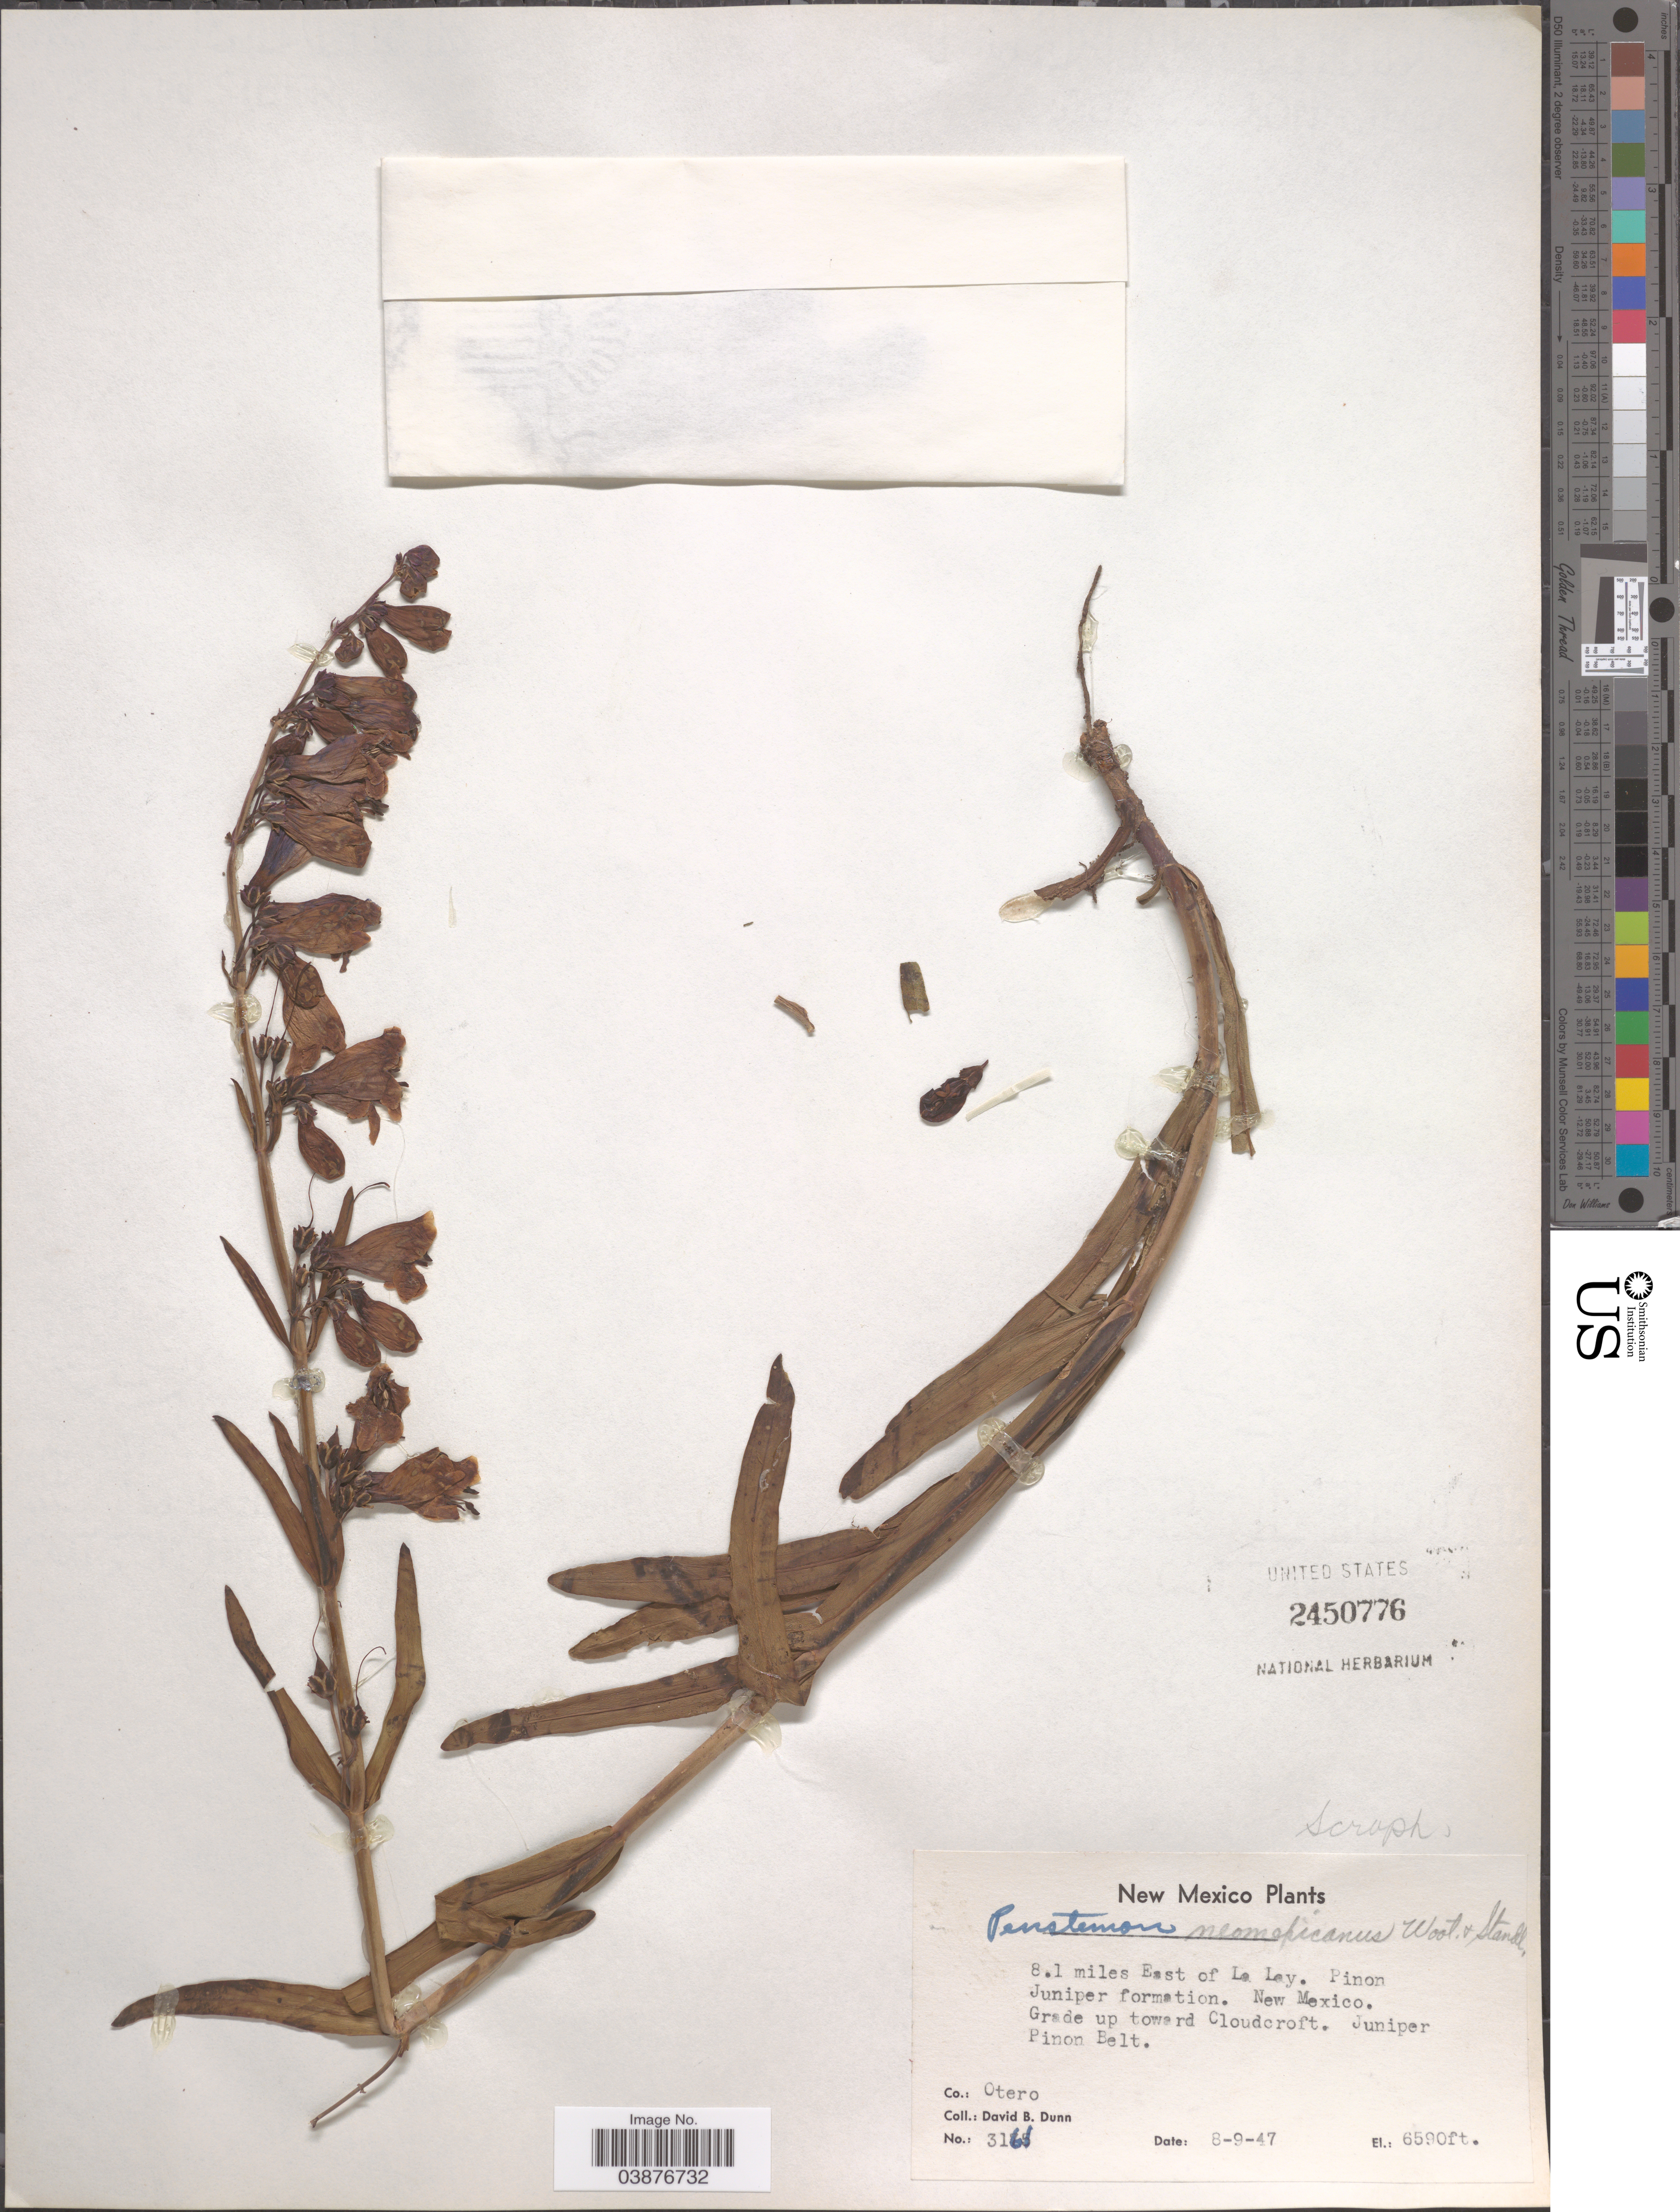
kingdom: Plantae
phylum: Tracheophyta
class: Magnoliopsida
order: Lamiales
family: Plantaginaceae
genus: Penstemon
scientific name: Penstemon neomexicanus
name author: Wooton & Standl.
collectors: D. B. Dunn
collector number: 3161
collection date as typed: Transcribed d/m/y: 9/8/47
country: United States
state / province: New Mexico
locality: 8.1 miles East of La Lay. Pinon Juniper formation. Grade up toward Cloudcroft. Juniper Pinon Belt. Co.: Otero.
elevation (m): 2009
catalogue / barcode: US 2450776